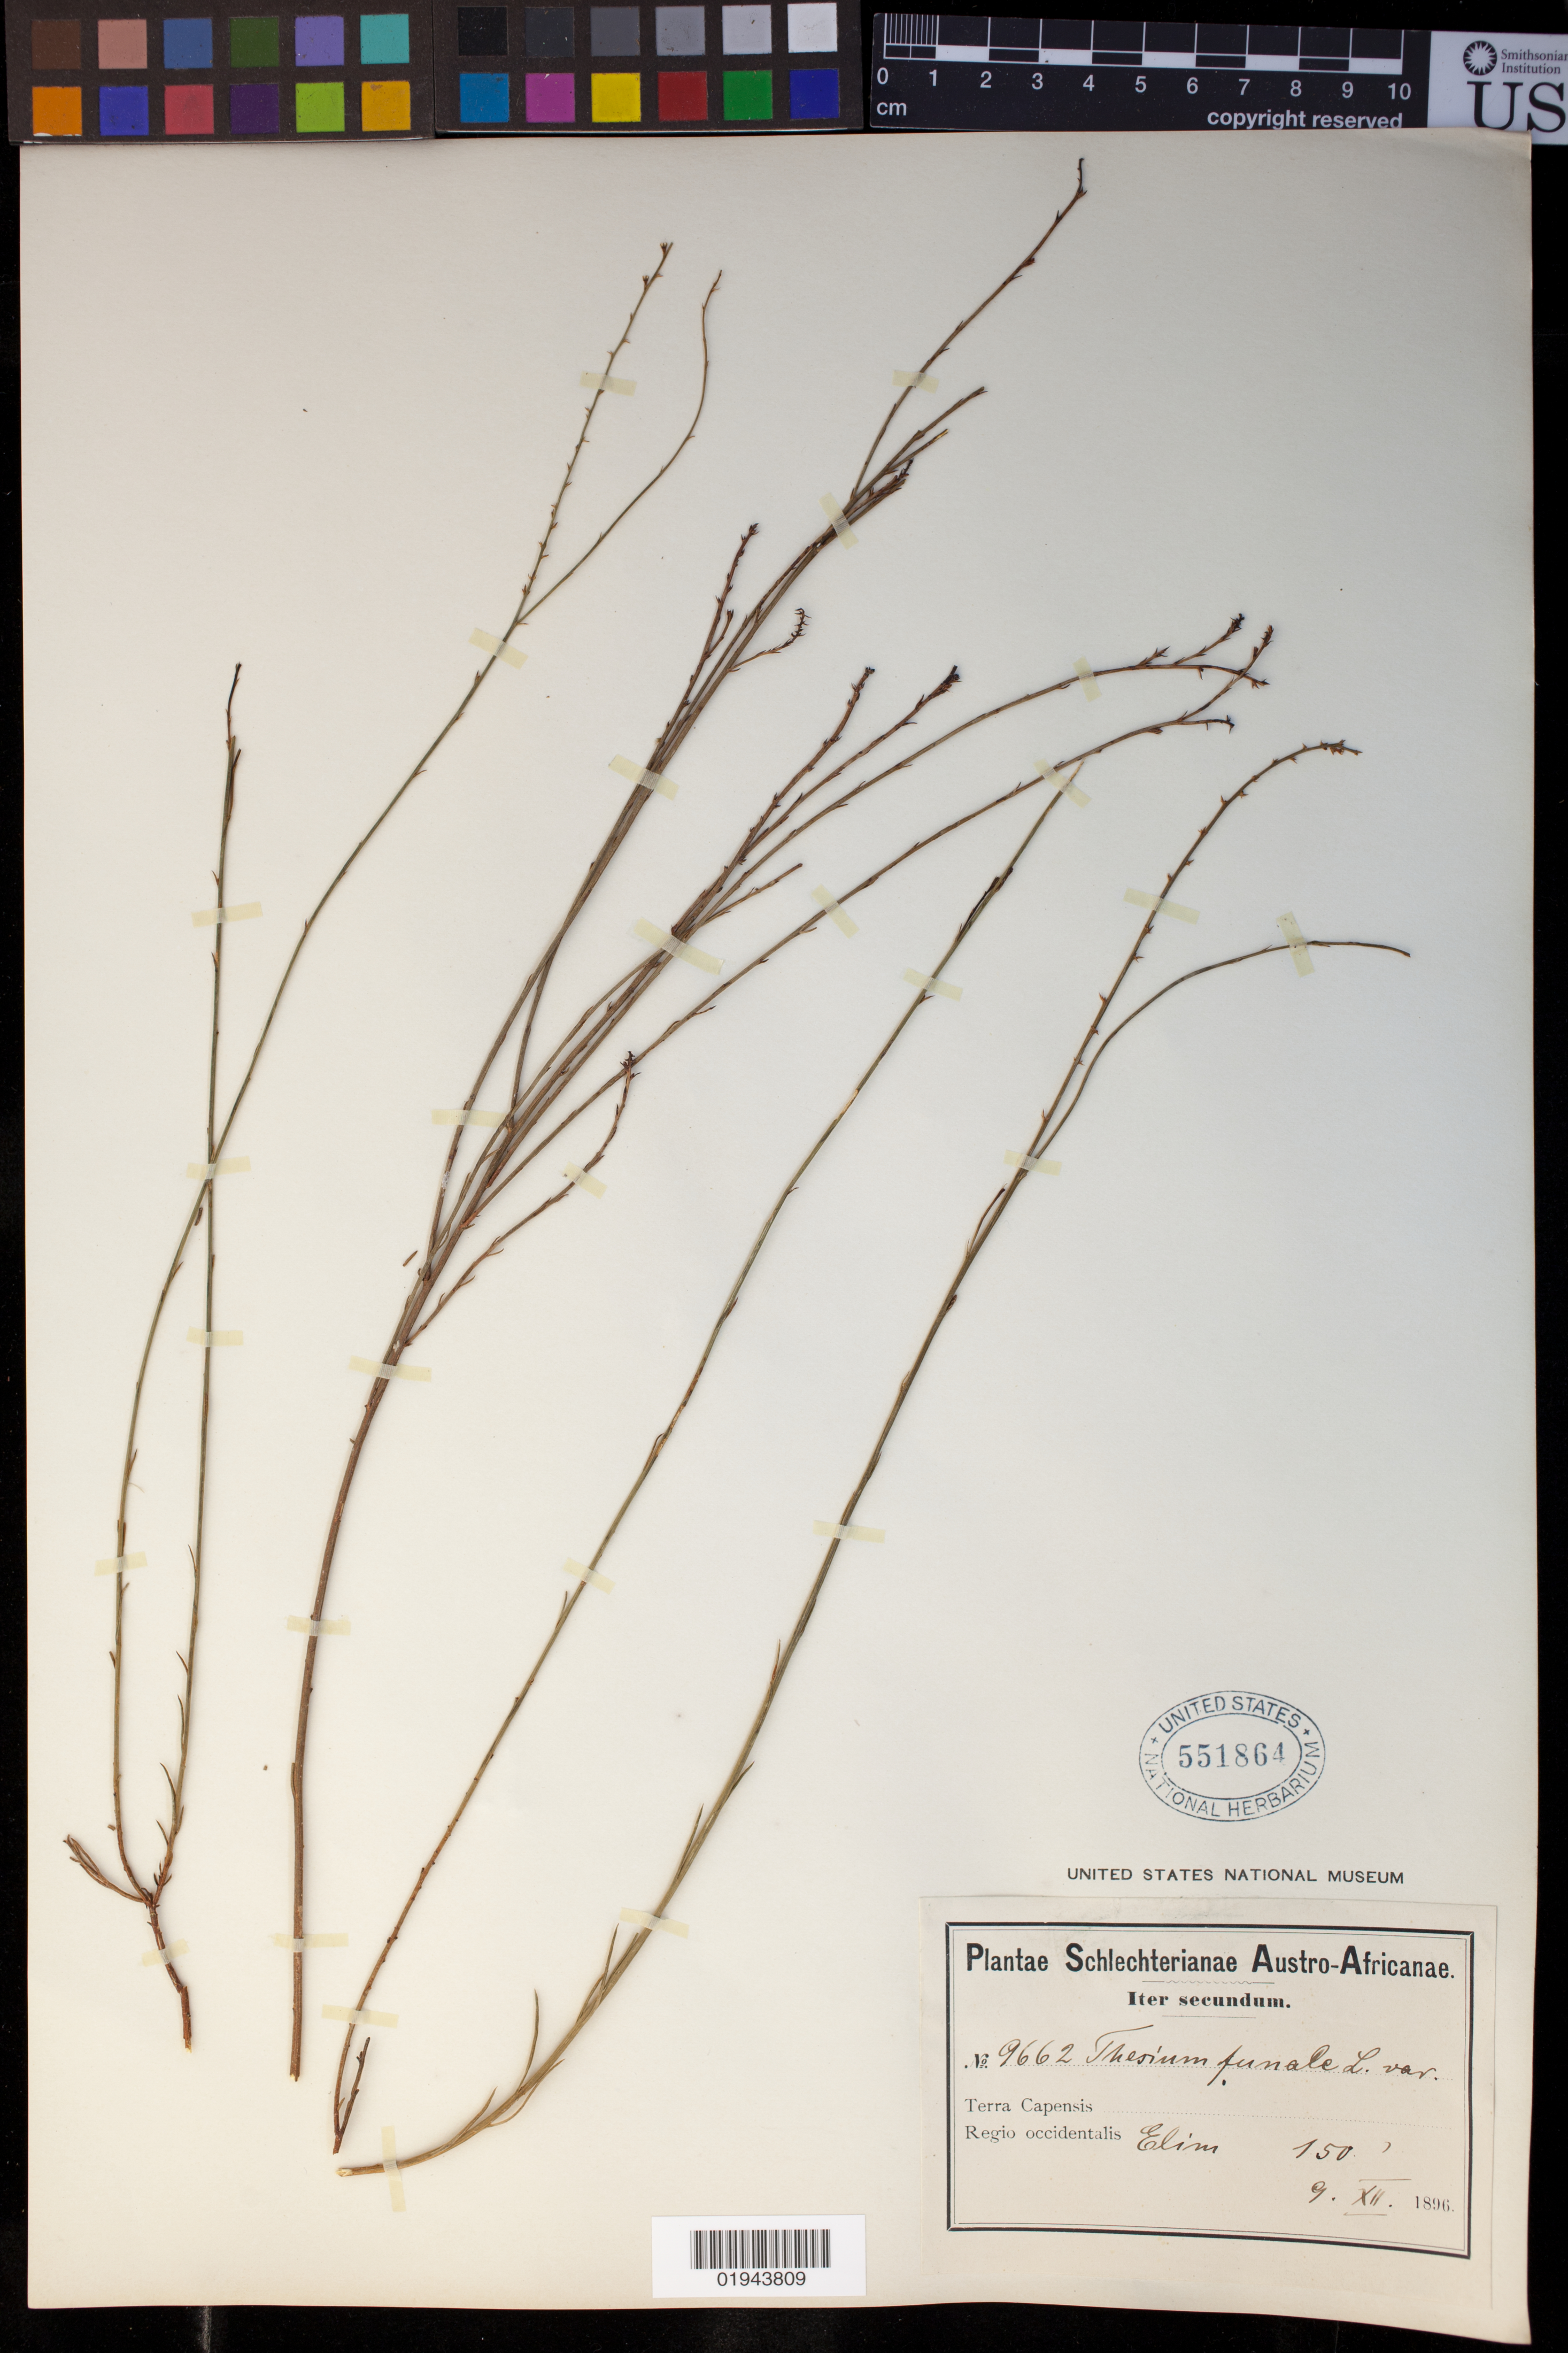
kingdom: Plantae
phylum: Tracheophyta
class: Magnoliopsida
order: Santalales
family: Thesiaceae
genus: Thesium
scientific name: Thesium funale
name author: L.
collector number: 9662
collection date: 1896-12-09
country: Namibia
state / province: Omusati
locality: Elim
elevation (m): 46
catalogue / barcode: US 551864